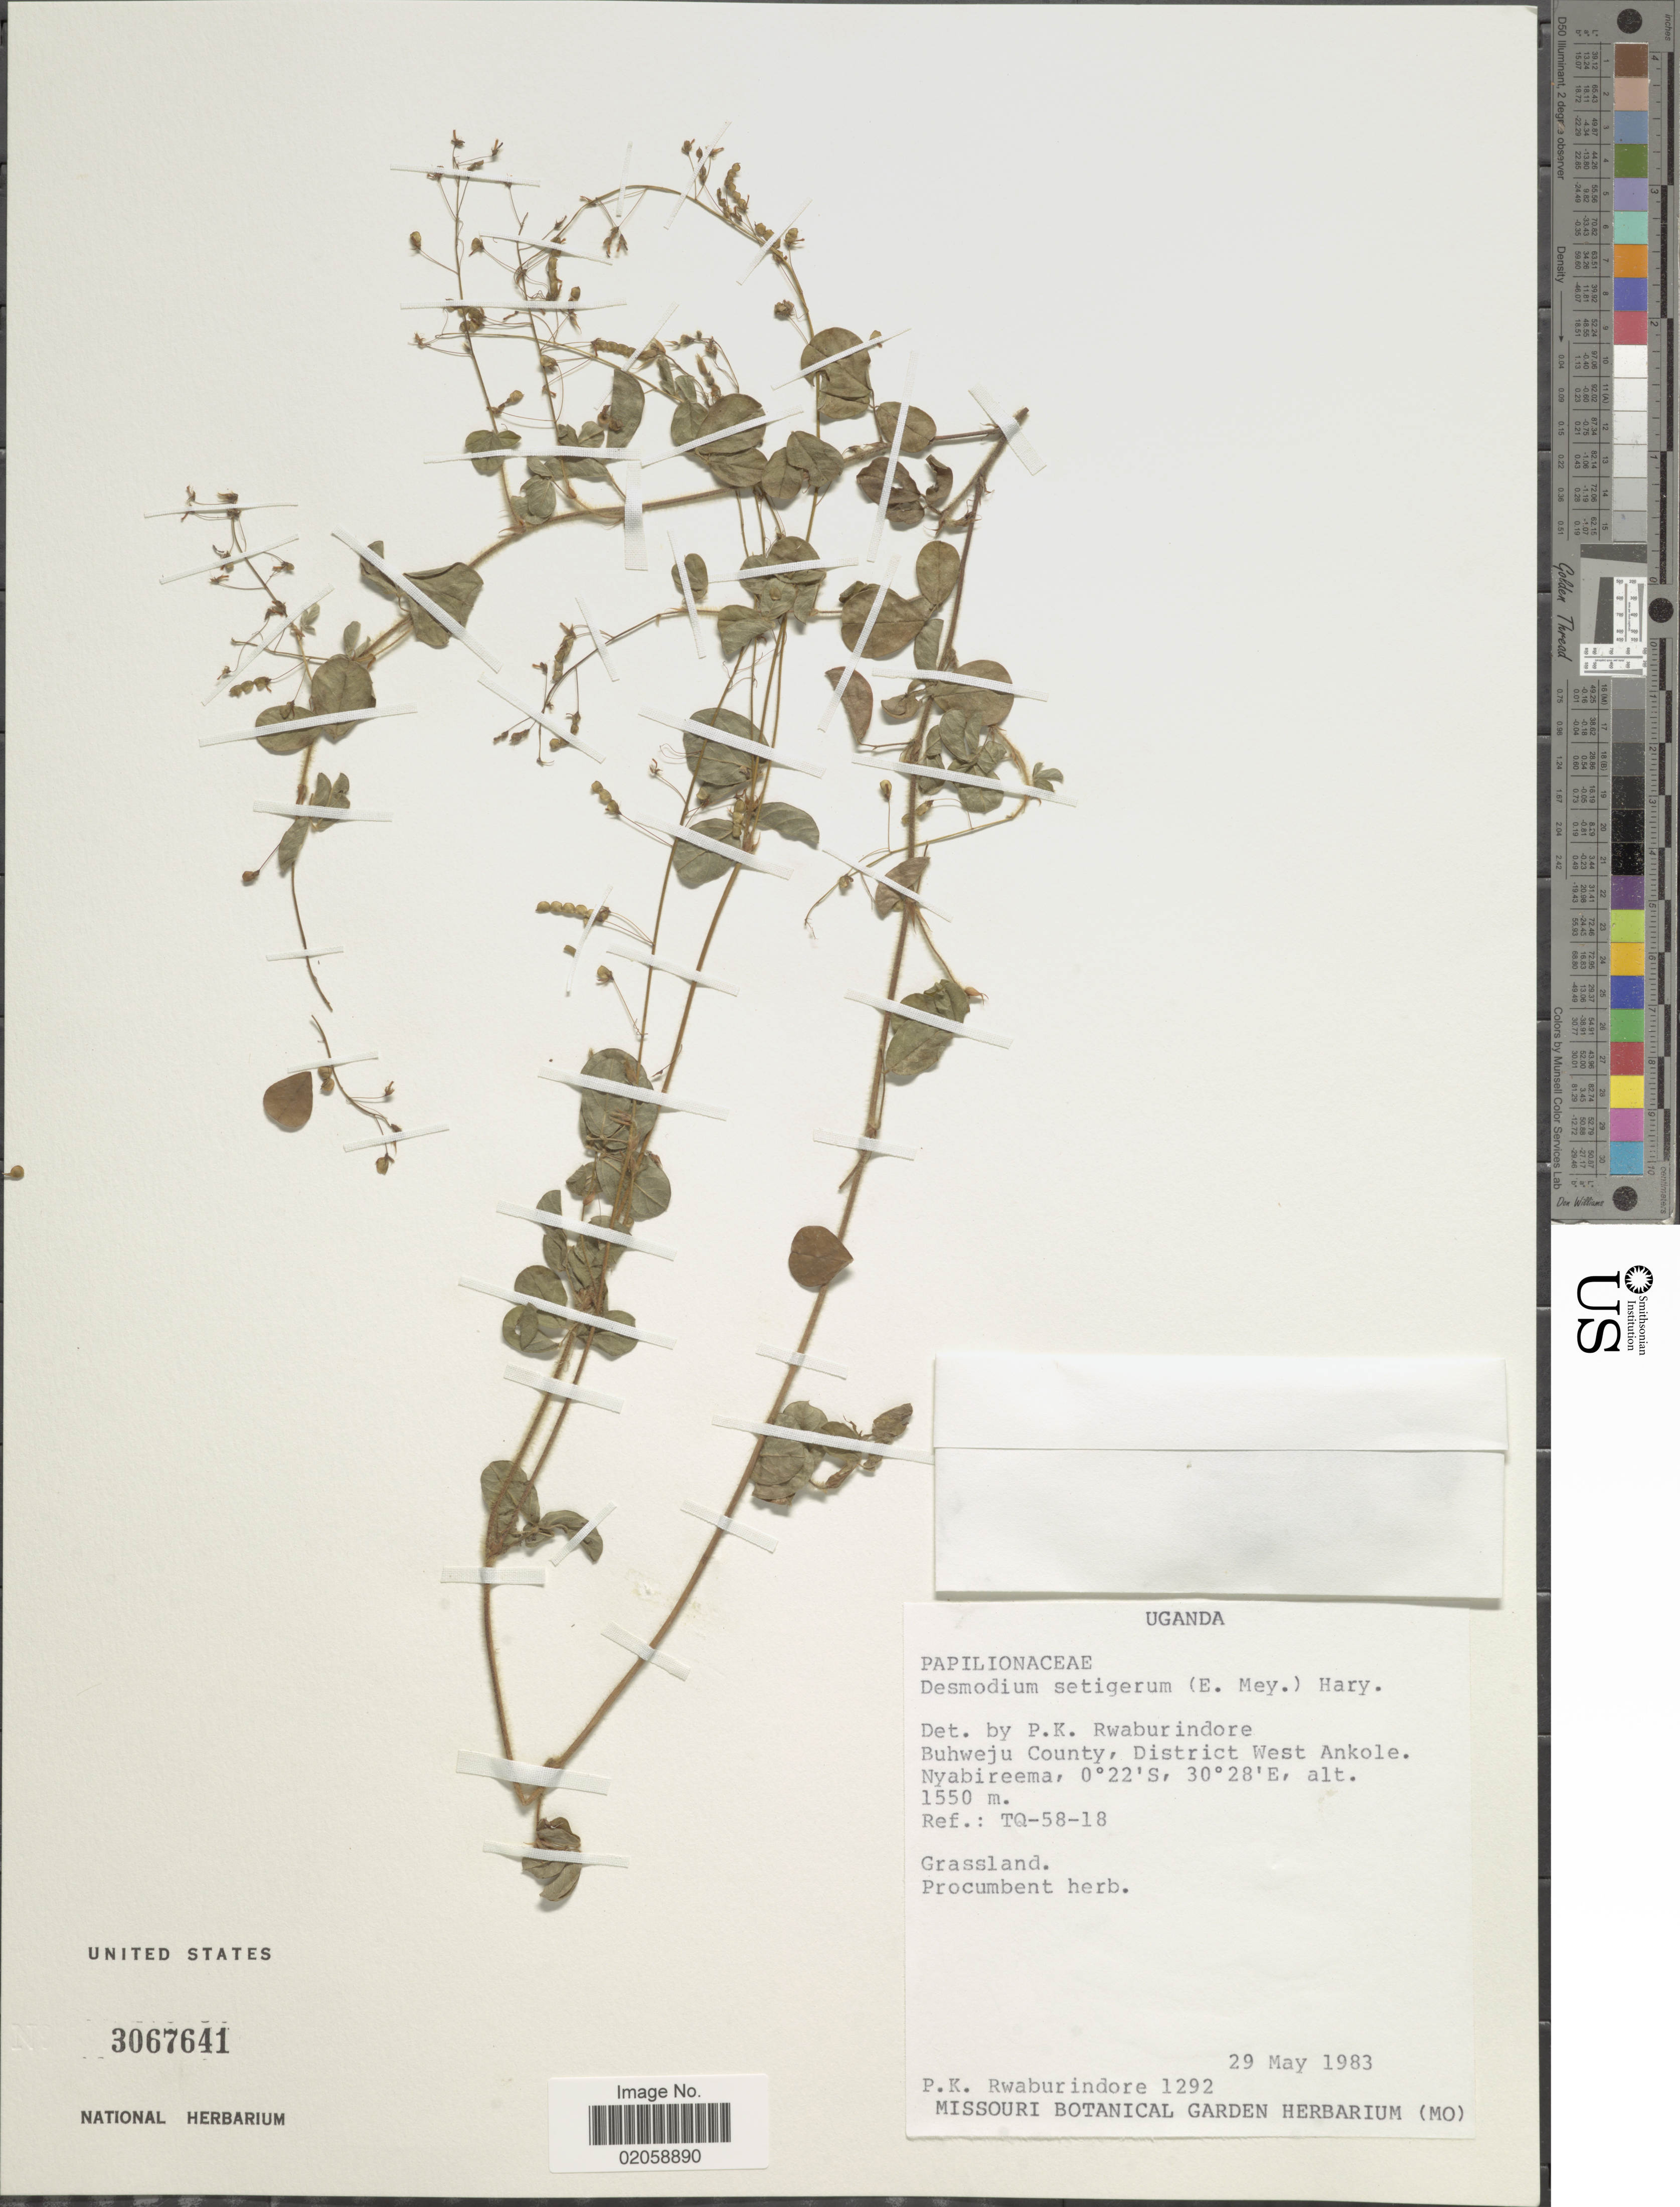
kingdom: Plantae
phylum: Tracheophyta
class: Magnoliopsida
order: Fabales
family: Fabaceae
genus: Grona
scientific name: Grona setigera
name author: (E. Mey.) H. Ohashi & K. Ohashi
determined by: Strong, Mark T., (BOT), Smithsonian Institution - National Museum of Natural History (UNITED STATES)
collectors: P. Rwaburindore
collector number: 1292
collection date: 1983-05-29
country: Uganda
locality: Buhweju County, District West Ankole. Nyabireema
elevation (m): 1550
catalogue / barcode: US 3067641